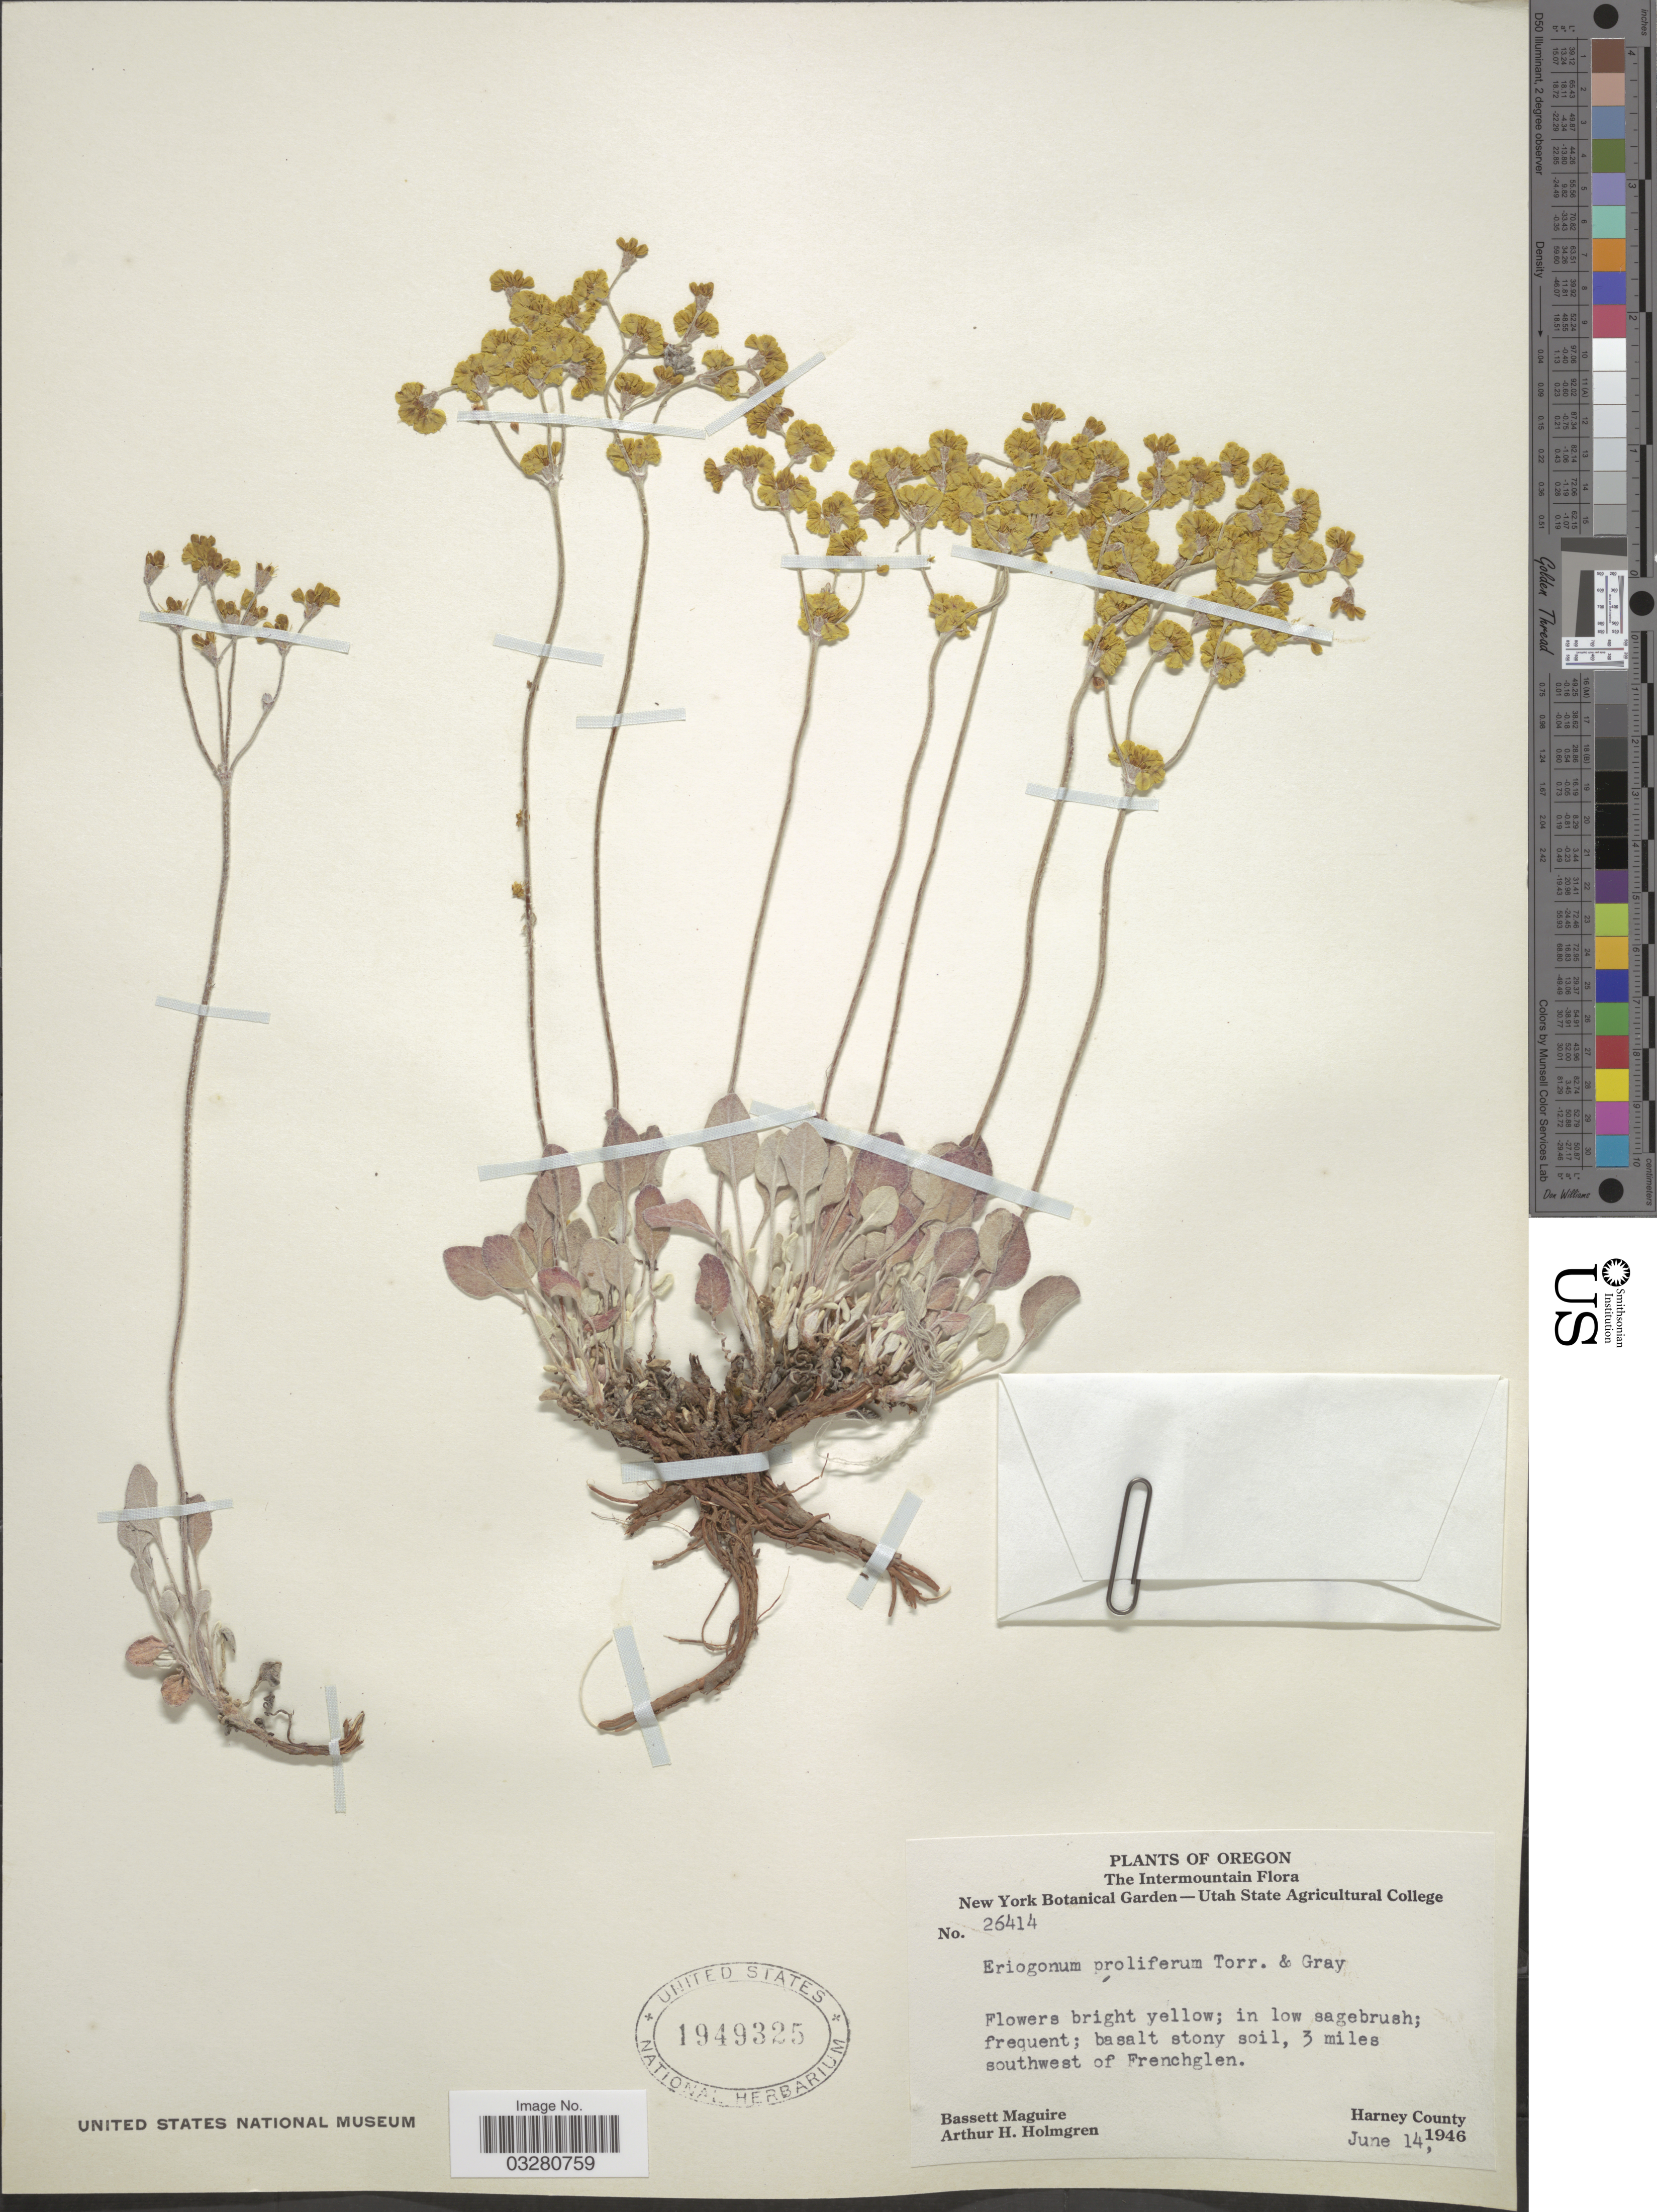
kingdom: Plantae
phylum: Tracheophyta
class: Magnoliopsida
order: Caryophyllales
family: Polygonaceae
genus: Eriogonum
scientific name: Eriogonum strictum subsp. anserinum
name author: (Greene) Munz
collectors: B. Maguire & A. H. Holmgren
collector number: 26414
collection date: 1946-06-14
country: United States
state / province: Oregon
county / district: Harney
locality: Intermountain. 3 miles southwest of Frenchglen. Harney County.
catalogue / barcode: US 1949325